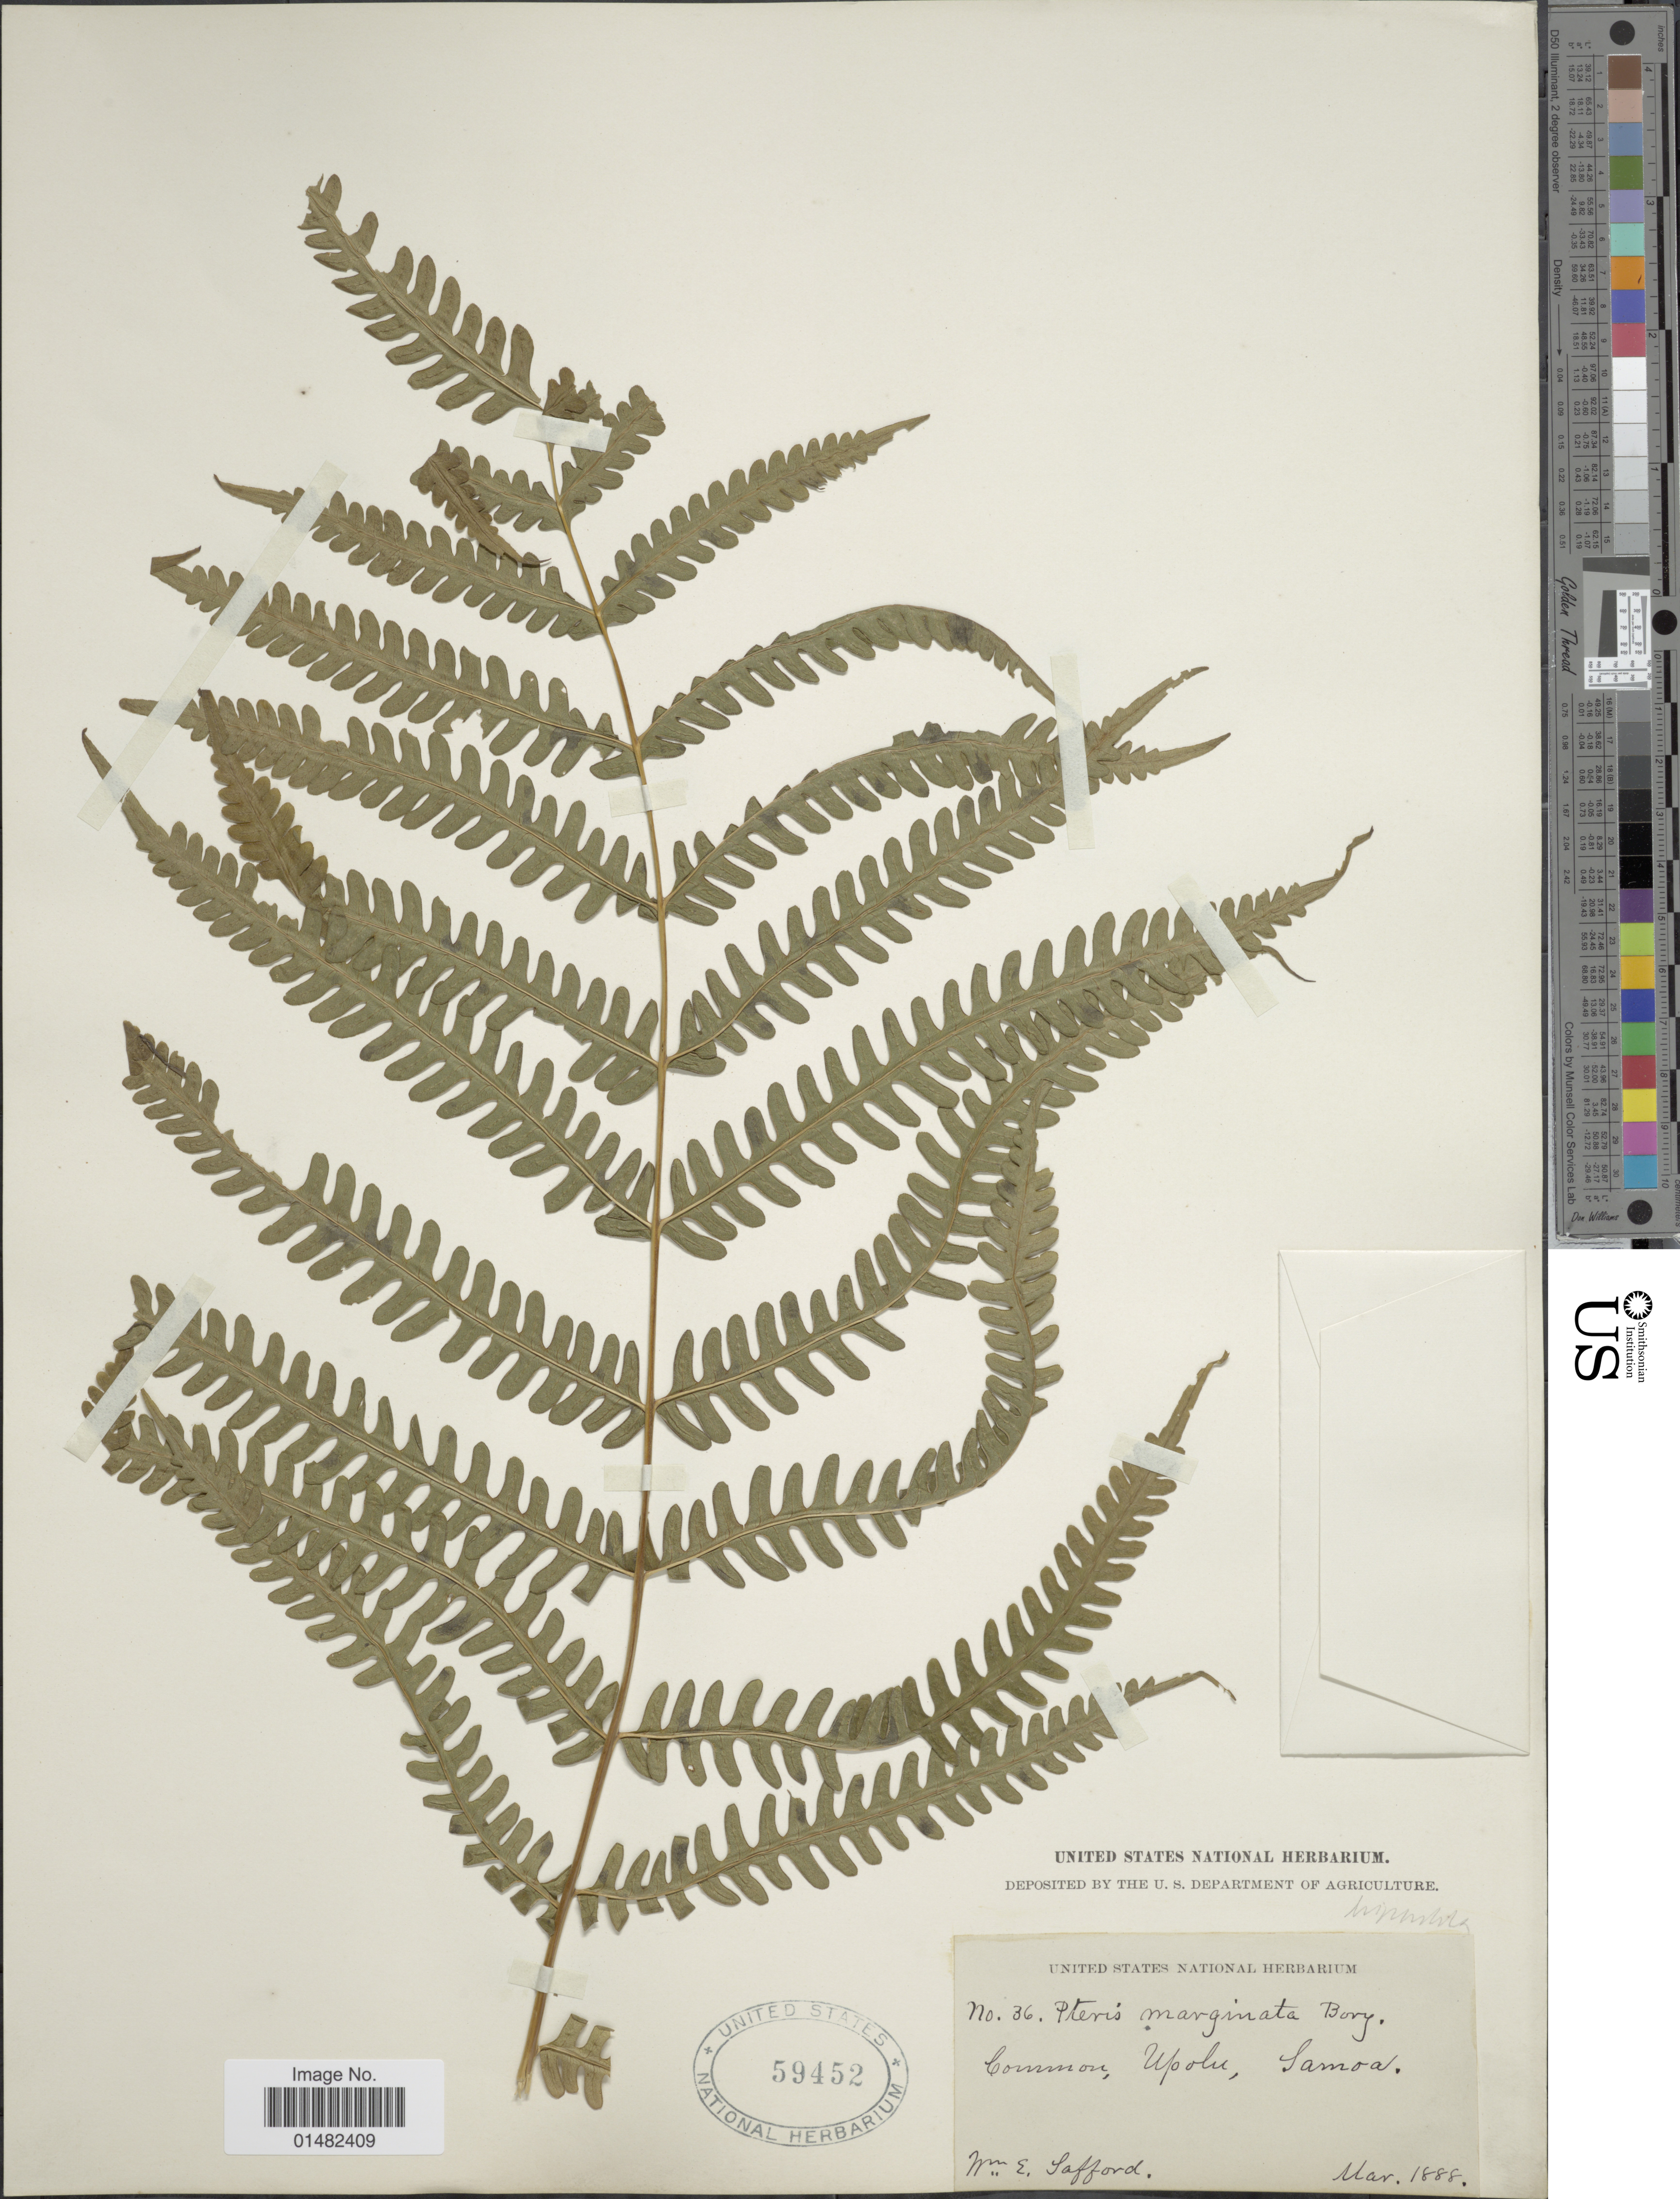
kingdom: Plantae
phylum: Tracheophyta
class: Polypodiopsida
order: Polypodiales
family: Pteridaceae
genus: Pteris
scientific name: Pteris tripartita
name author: Sw.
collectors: W. E. Safford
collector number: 36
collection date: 1888-03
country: Samoa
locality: Upolu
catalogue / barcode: US 59452